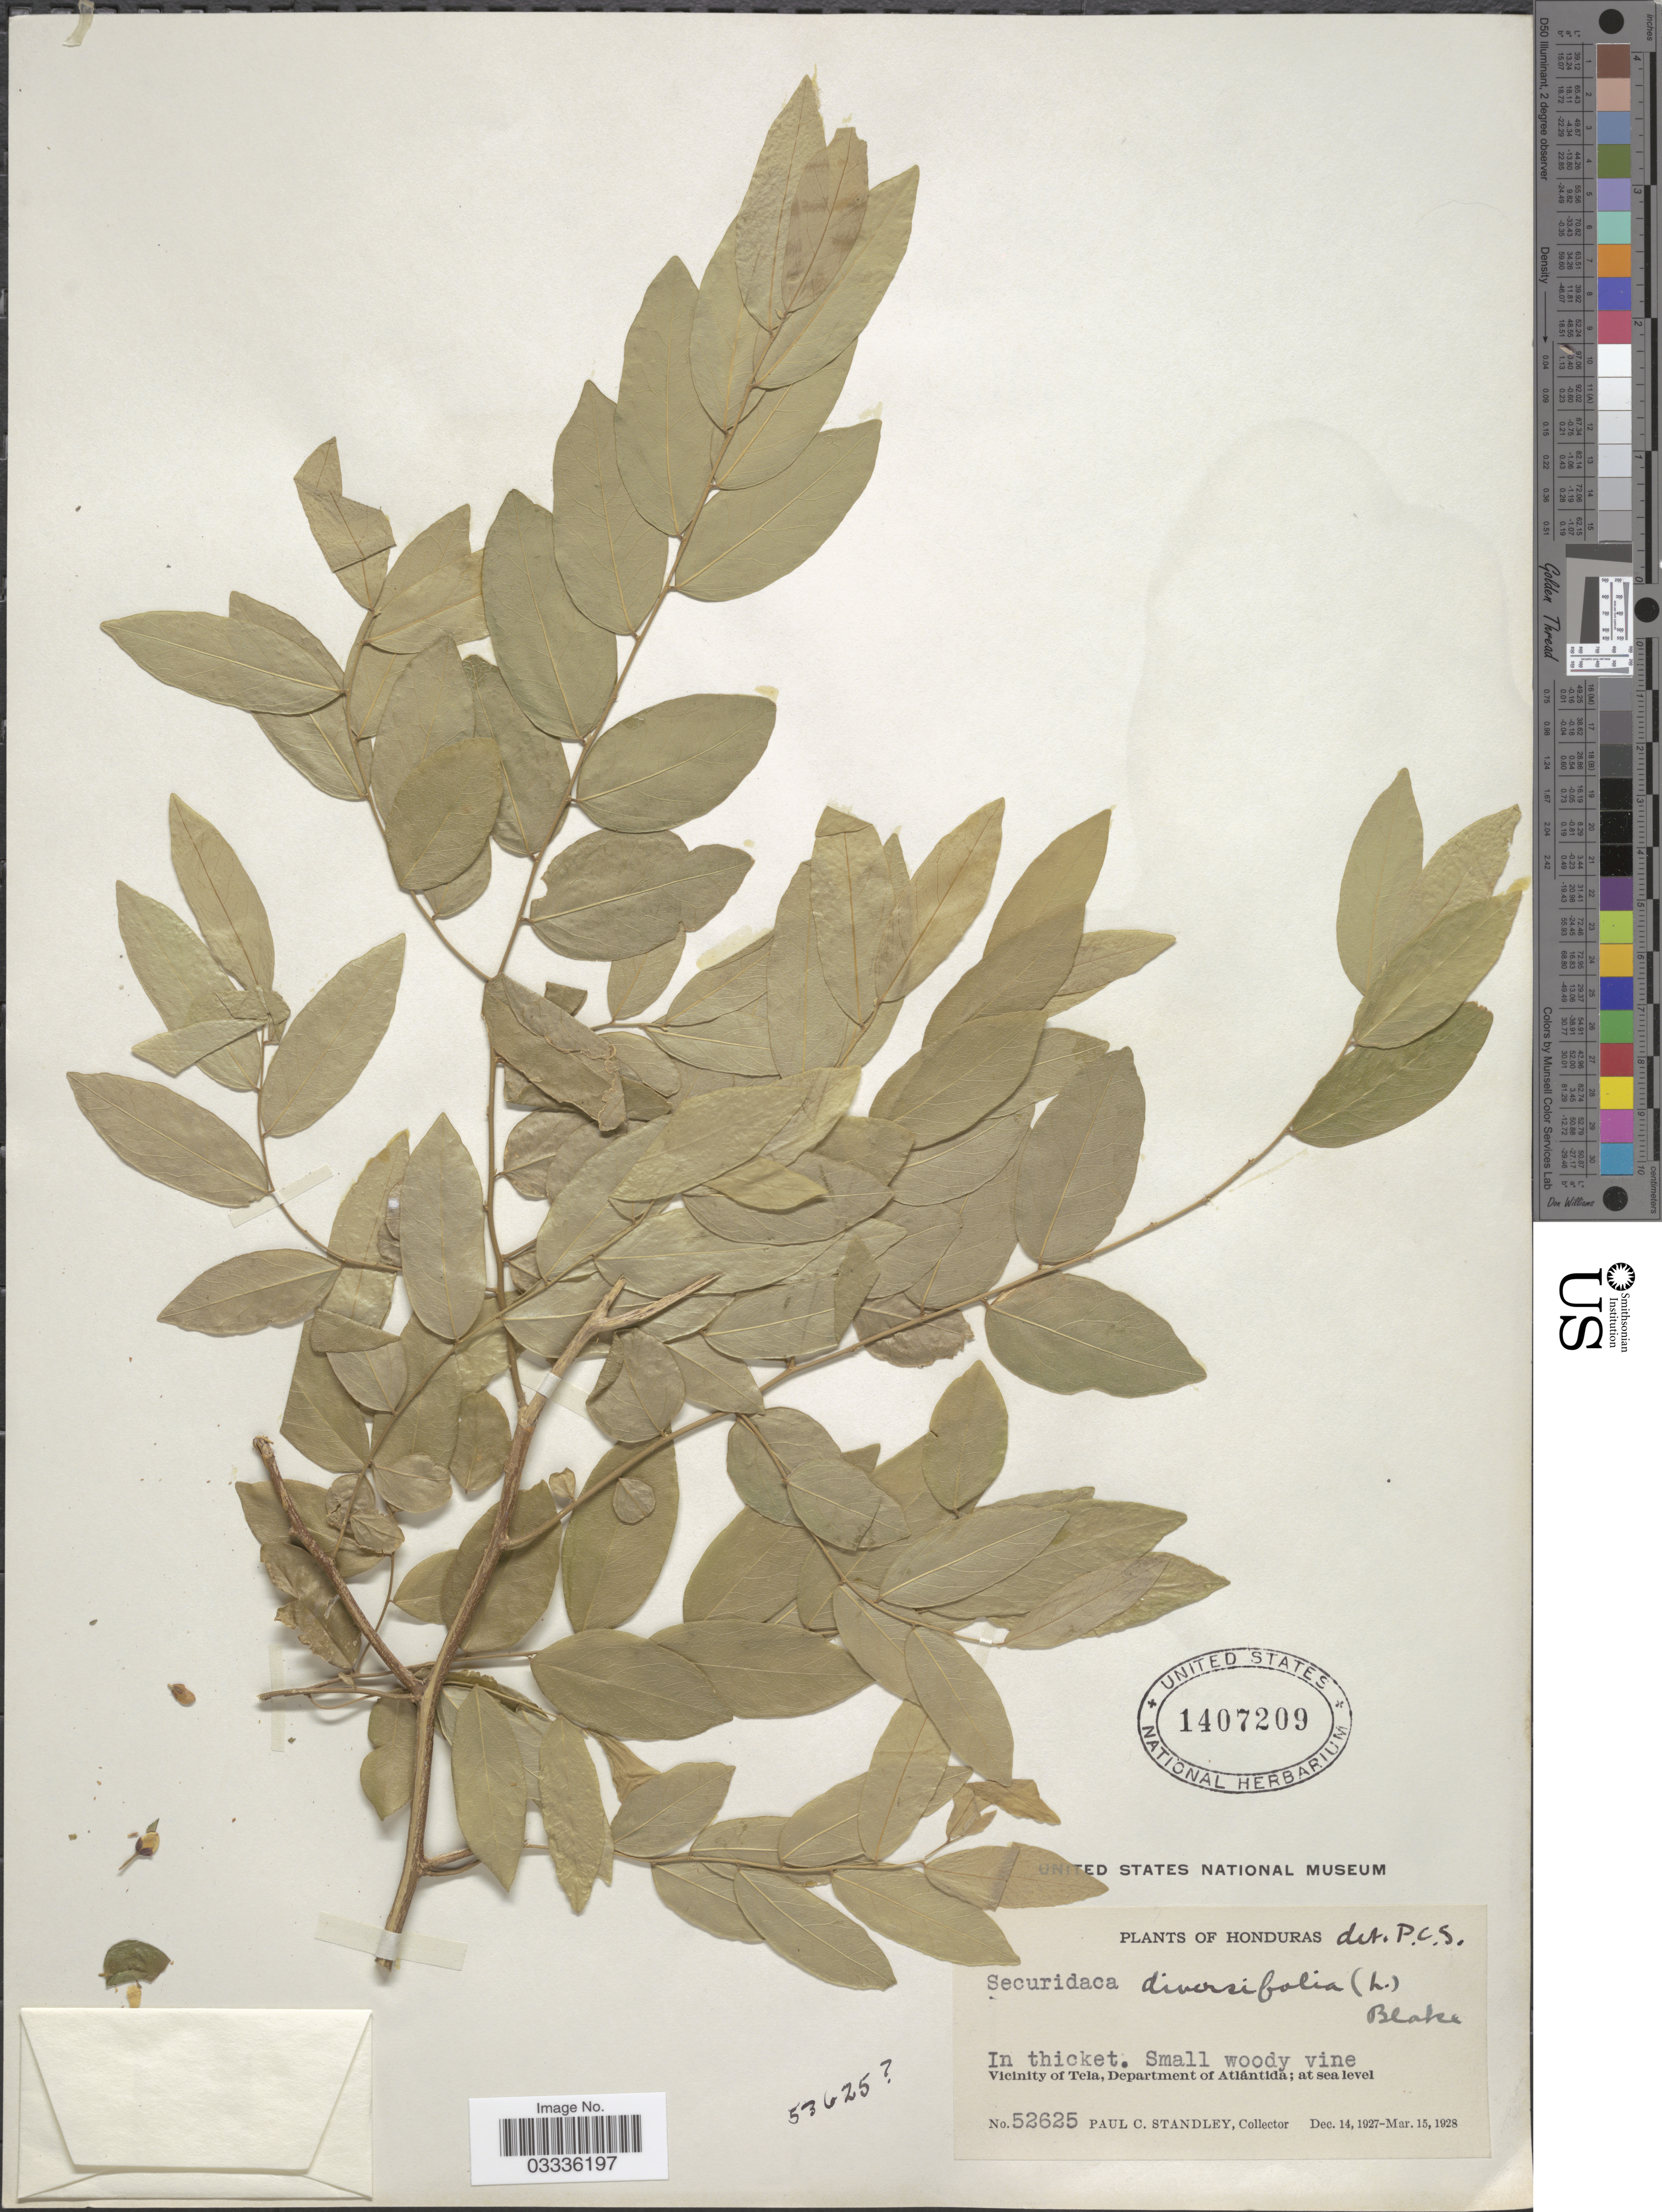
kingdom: Plantae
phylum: Tracheophyta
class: Magnoliopsida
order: Fabales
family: Polygalaceae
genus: Securidaca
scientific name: Securidaca diversifolia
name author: (L.) S.F. Blake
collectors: P. C. Standley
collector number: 52625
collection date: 1927-12-14/1928-03-15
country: Honduras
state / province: Atlántida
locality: Vicinity of Tela, Department of Atlántida.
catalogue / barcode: US 1407209